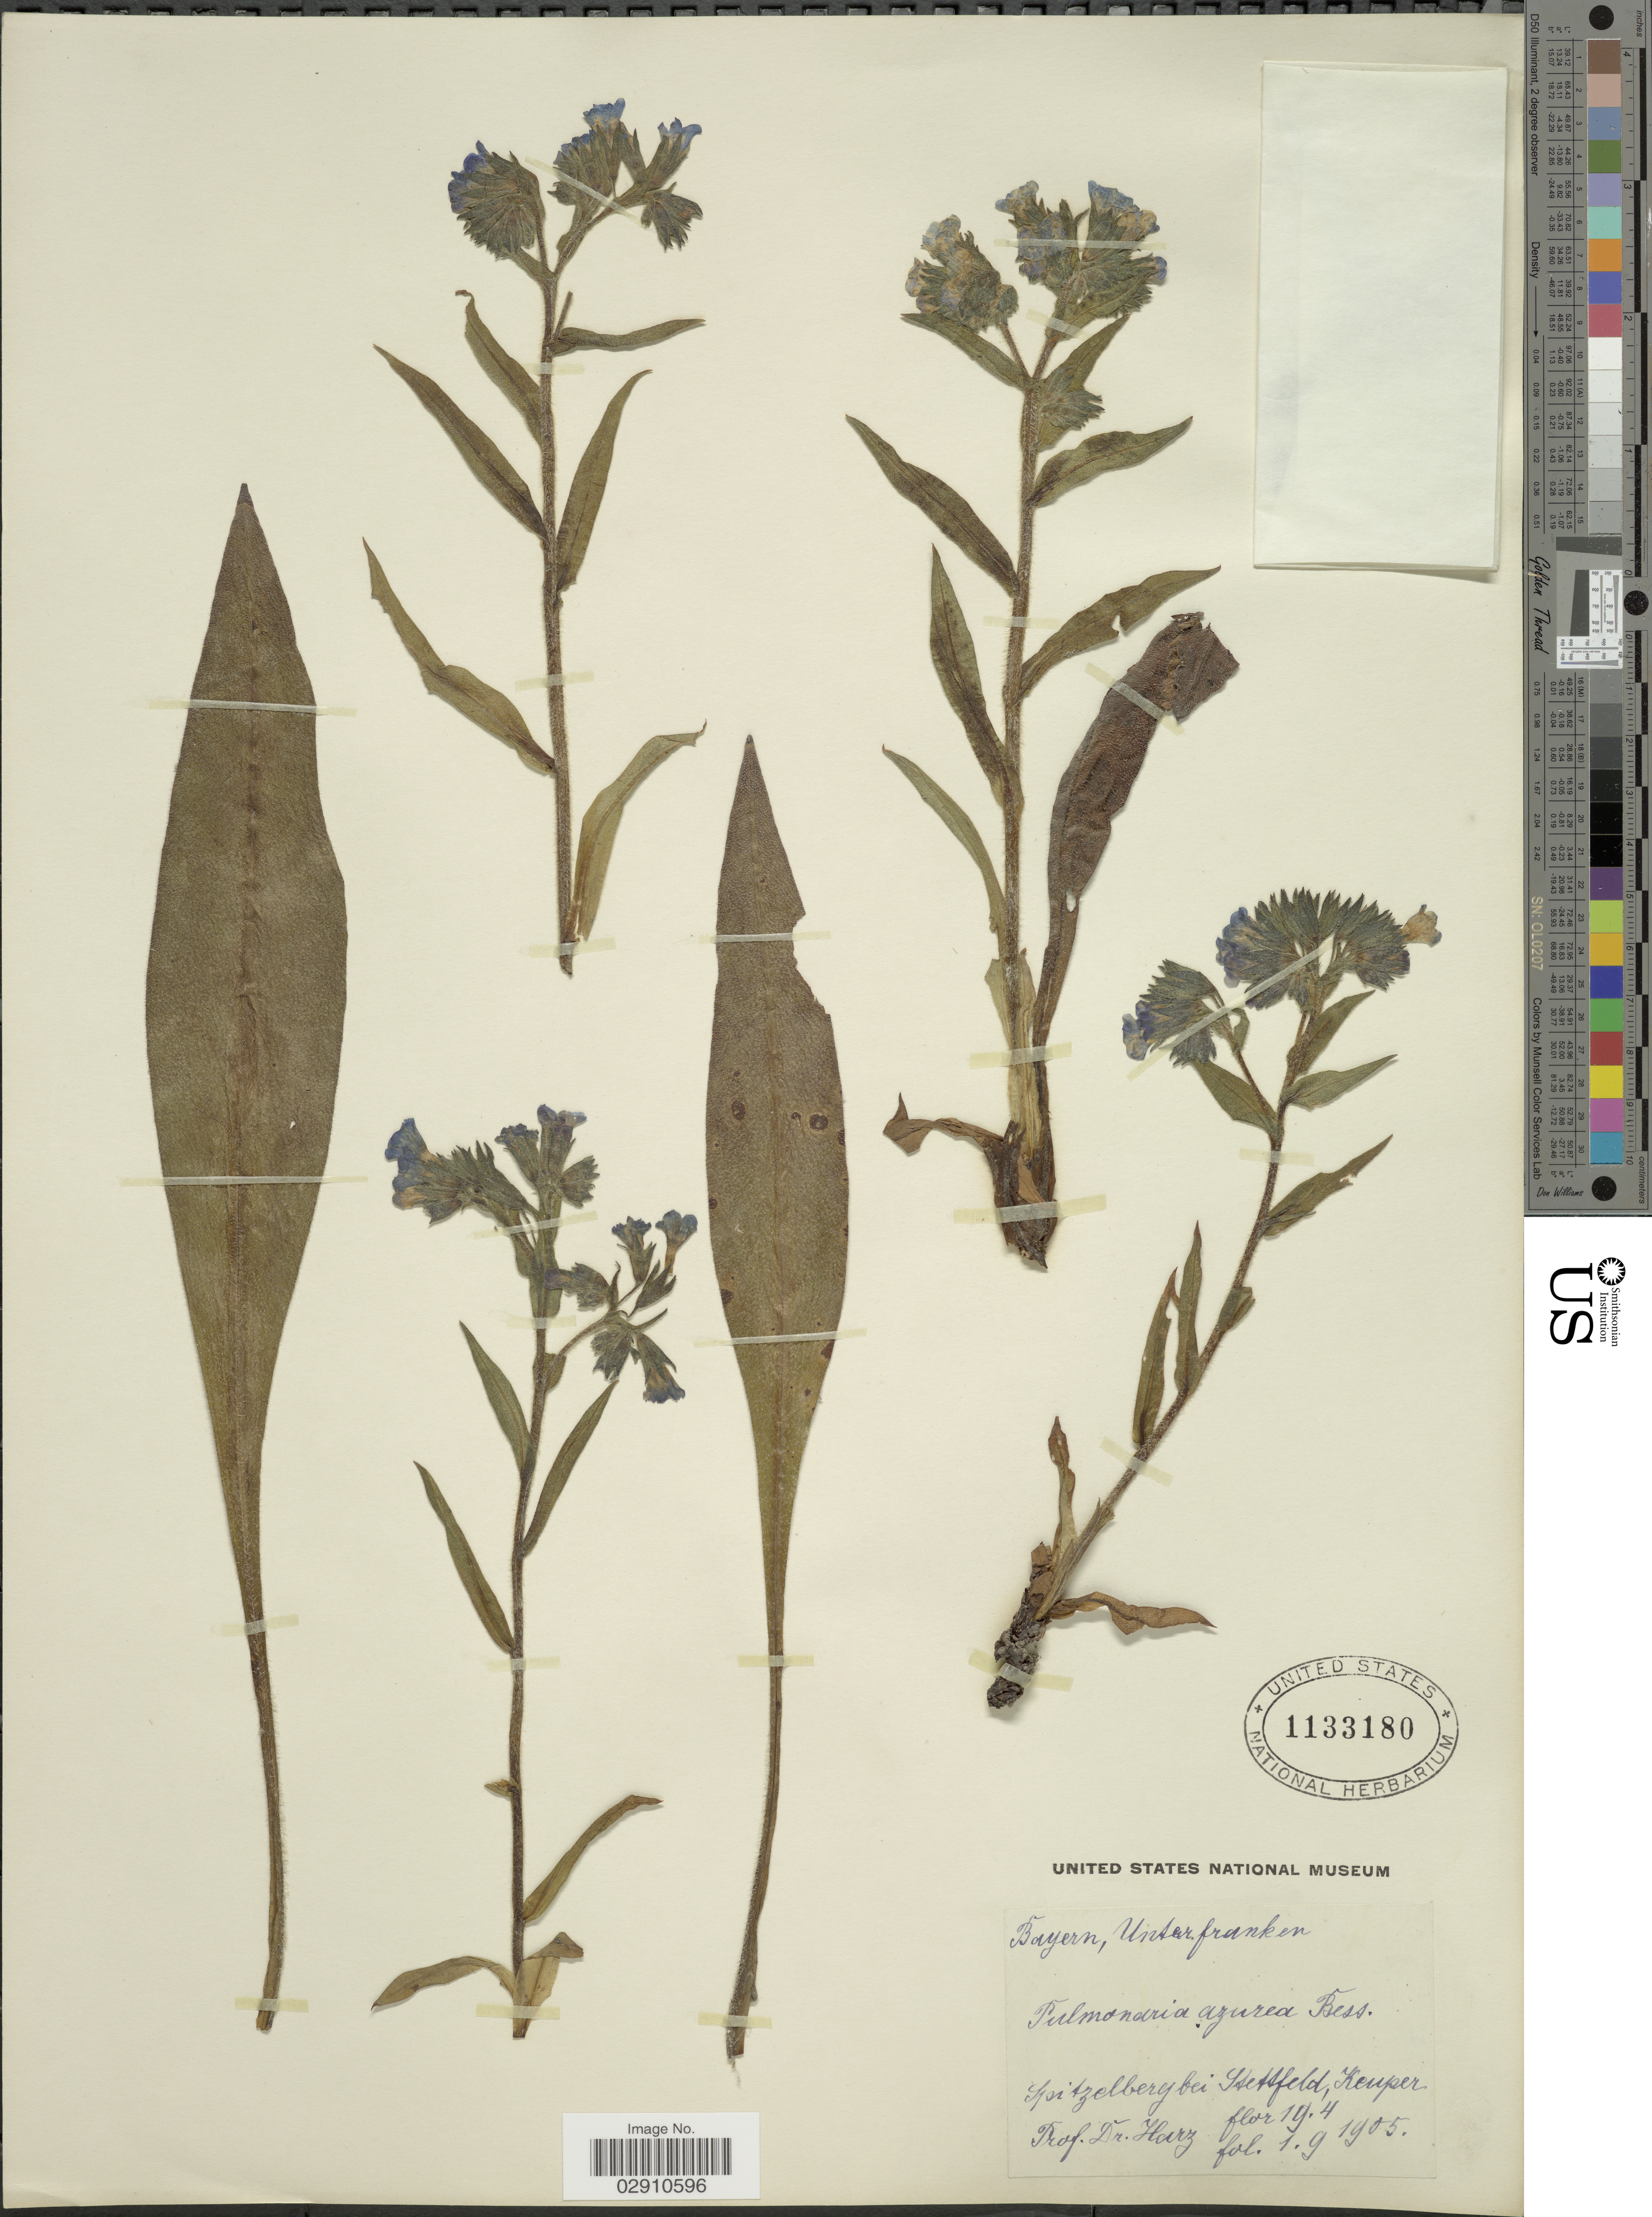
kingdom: Plantae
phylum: Tracheophyta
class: Magnoliopsida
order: Boraginales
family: Boraginaceae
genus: Pulmonaria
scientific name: Pulmonaria azurea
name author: Besser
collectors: -. Harz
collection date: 1905-09-01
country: Germany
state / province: Bayern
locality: Unter franken. Spitzelberg bei Stetsfeld, Keuper.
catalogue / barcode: US 1133180